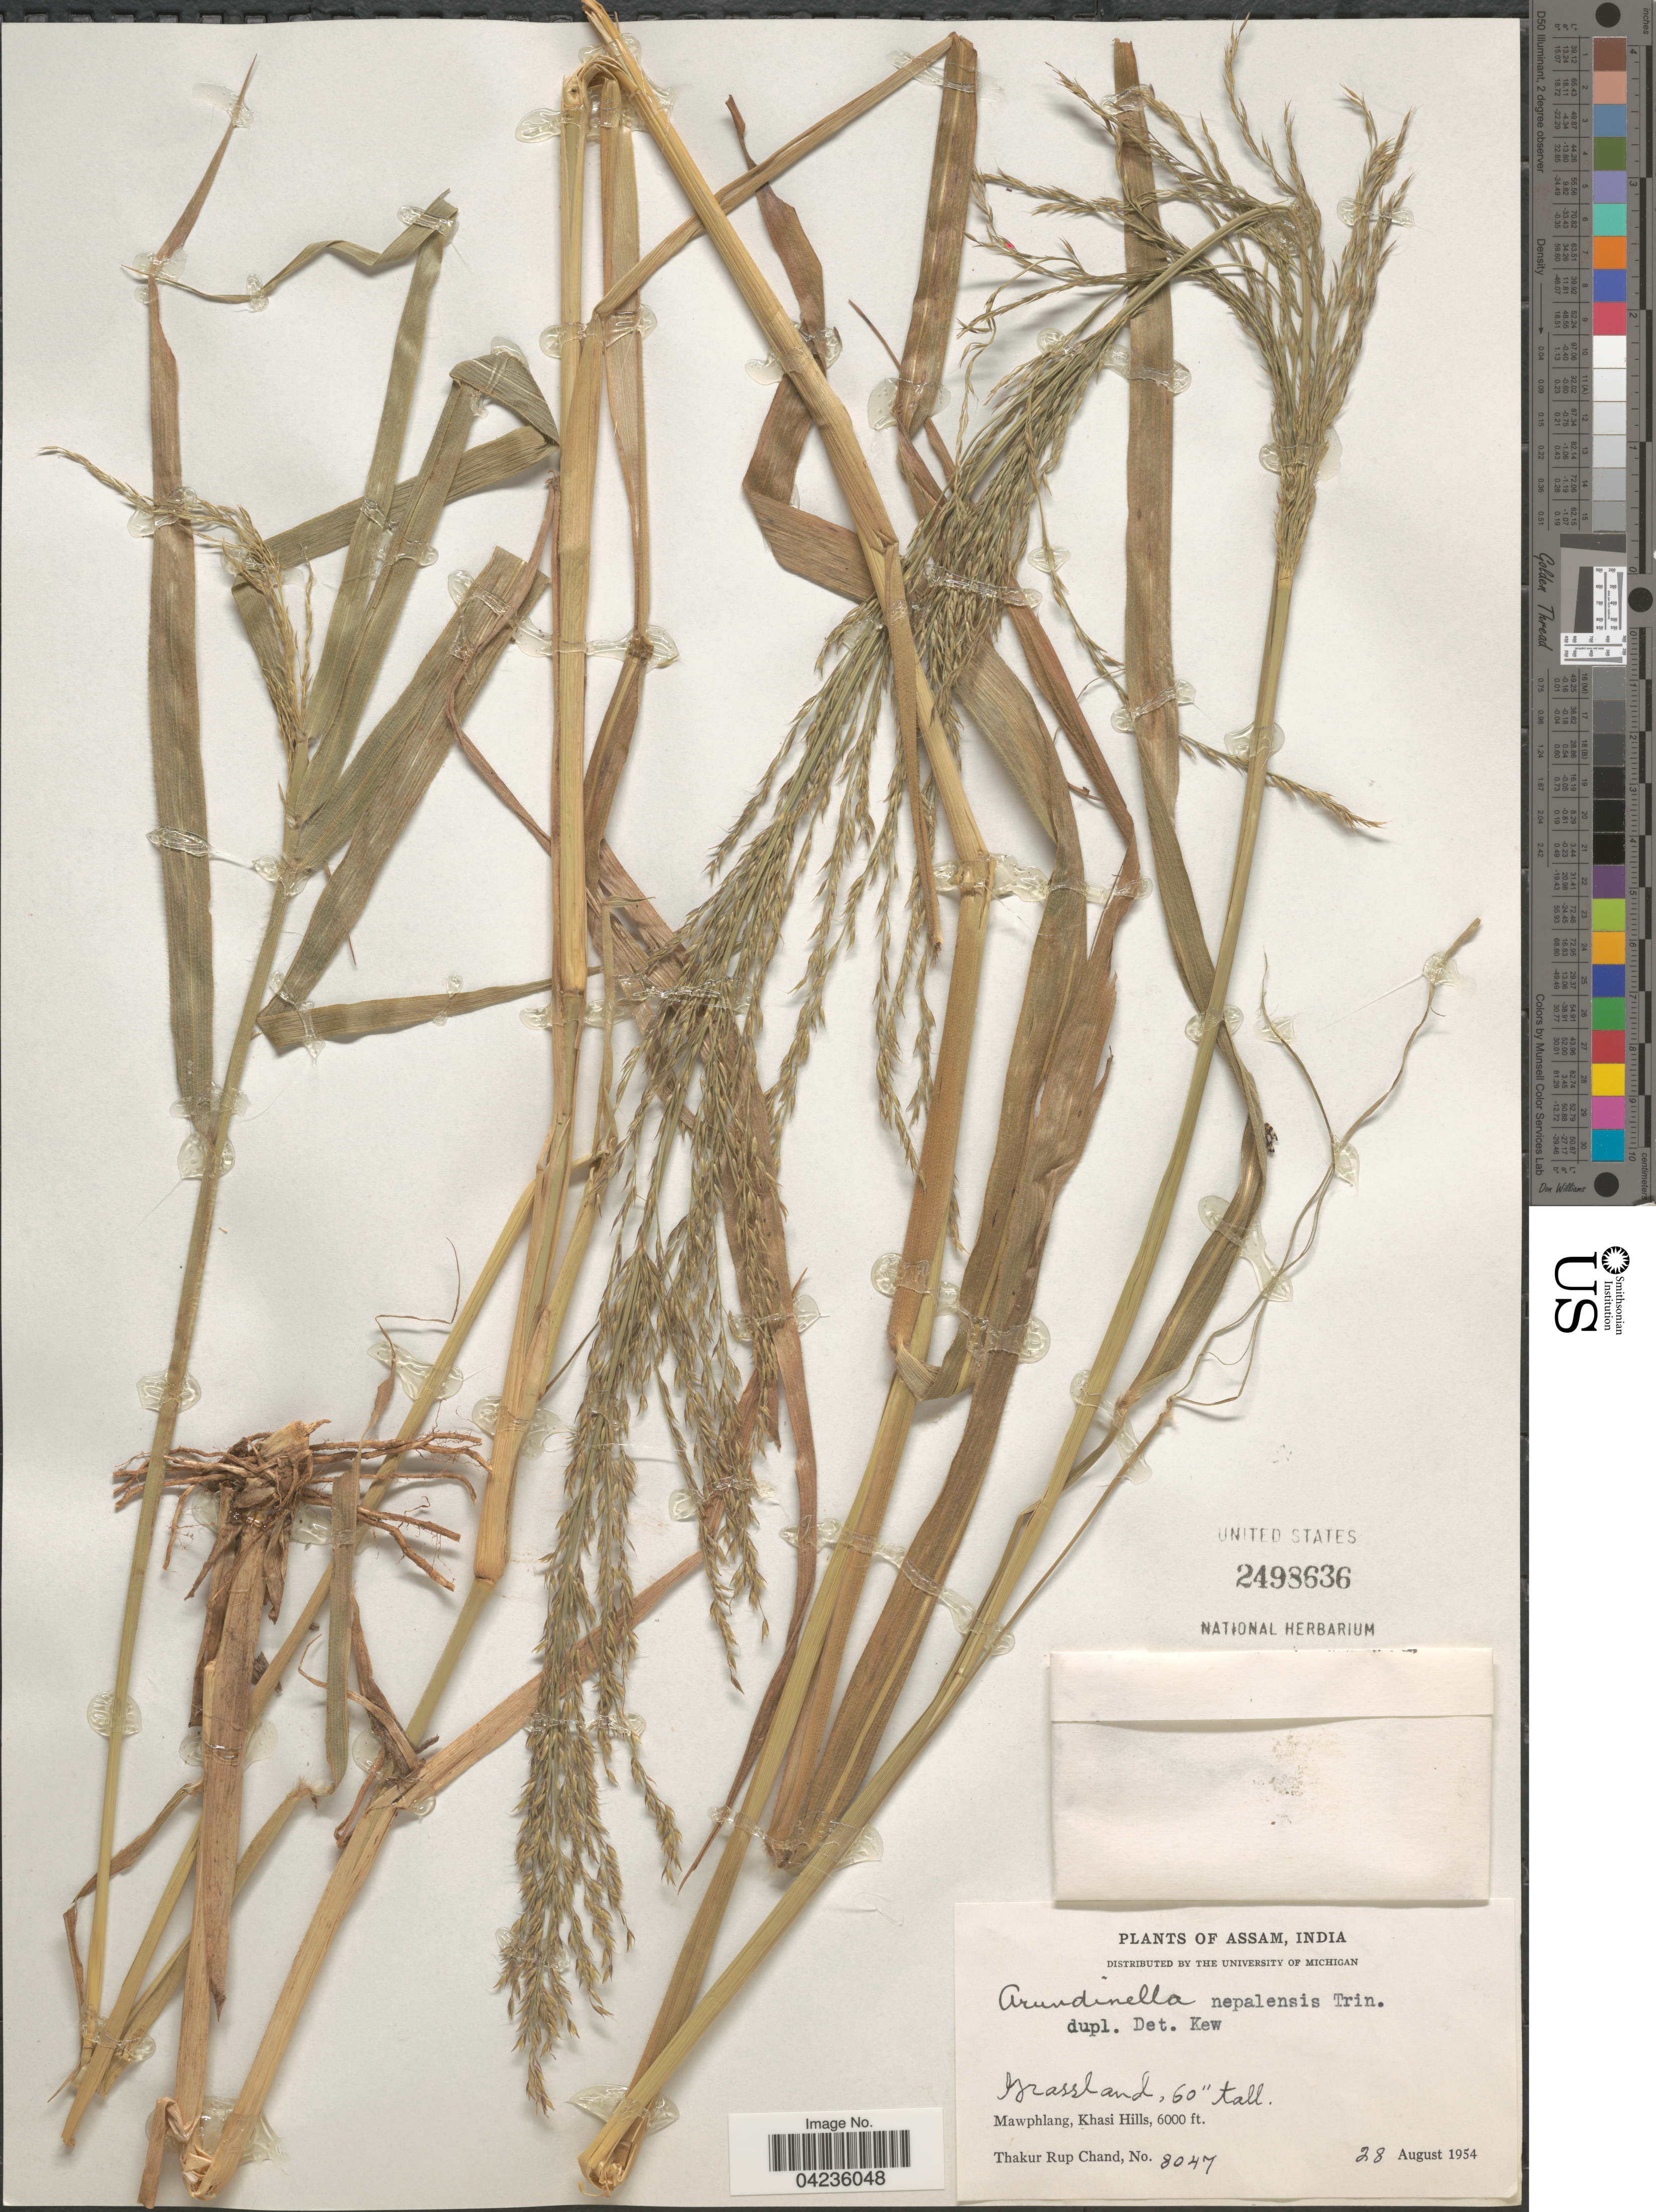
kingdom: Plantae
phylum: Tracheophyta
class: Liliopsida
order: Poales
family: Poaceae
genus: Arundinella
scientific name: Arundinella nepalensis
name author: Trin.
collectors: T. R. Chand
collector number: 8047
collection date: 1954-08-28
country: India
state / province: Meghalaya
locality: Mawphlang, Khasi Hills.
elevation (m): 1829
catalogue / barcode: US 2498636